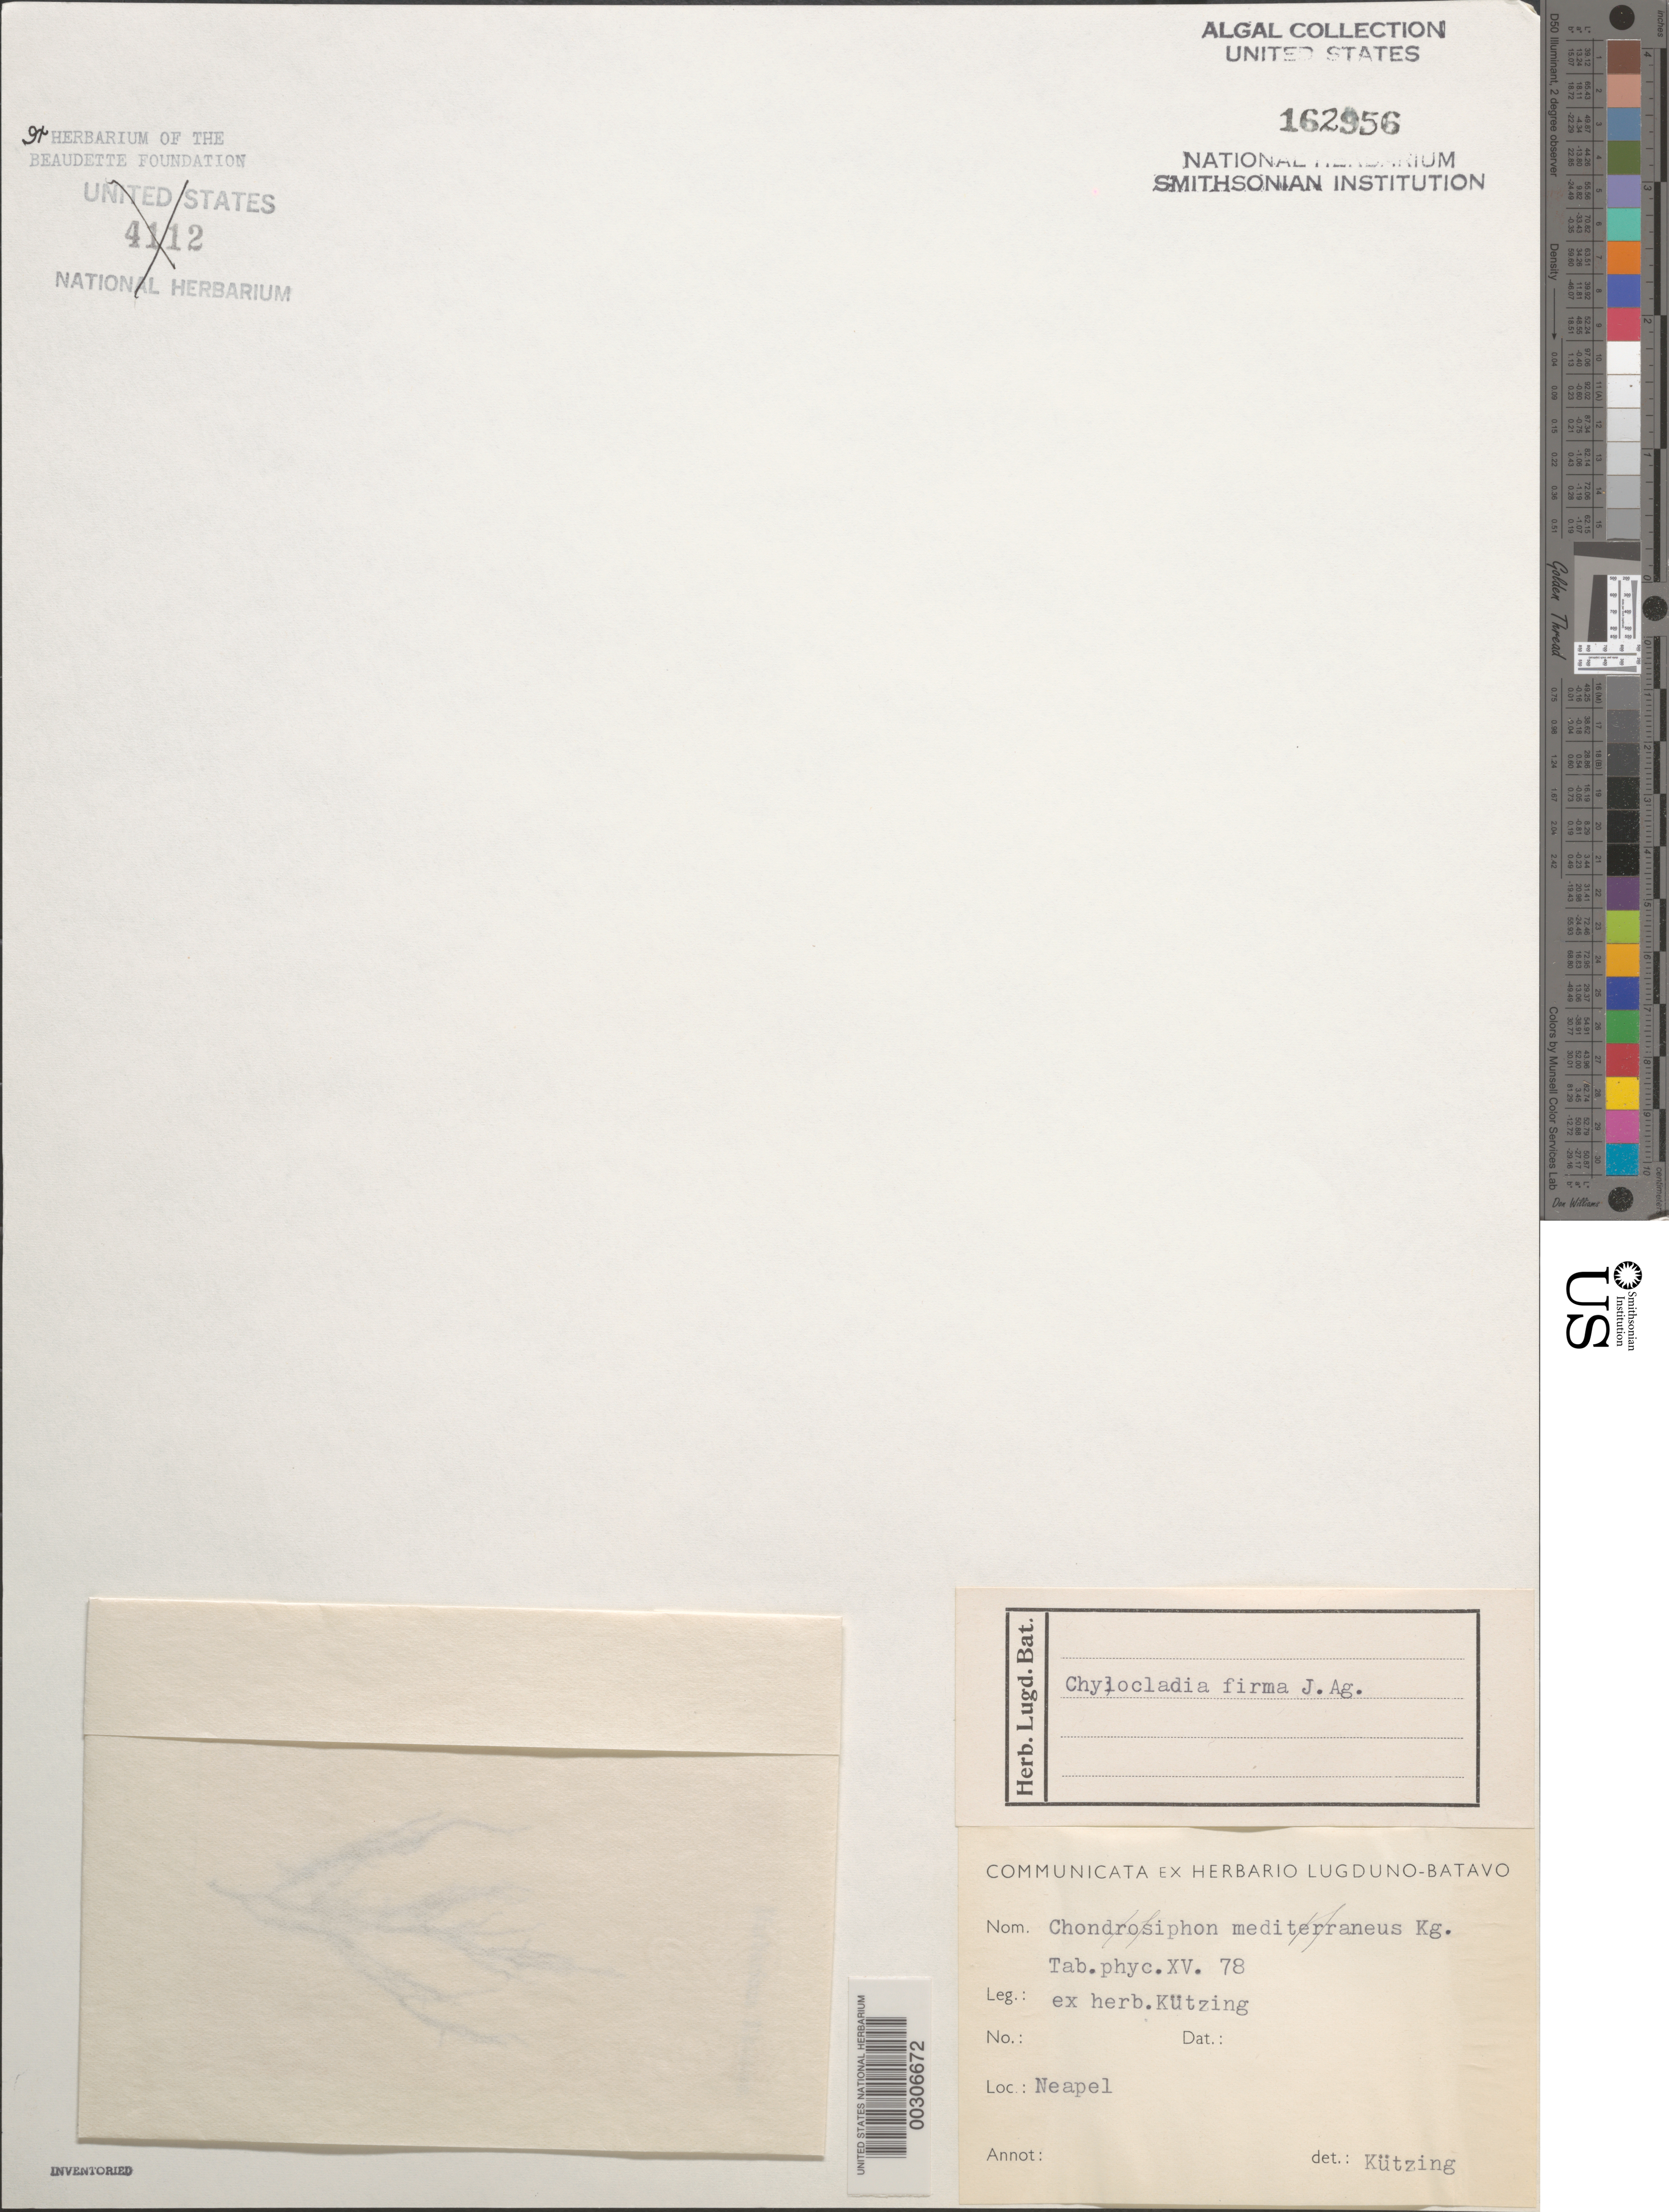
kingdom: Plantae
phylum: Rhodophyta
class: Florideophyceae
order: Rhodymeniales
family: Lomentariaceae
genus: Lomentaria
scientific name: Lomentaria firma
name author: (J. Agardh)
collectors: F. Kuetzing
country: Italy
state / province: Campania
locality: Naples (Neapel)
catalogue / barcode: US 162956